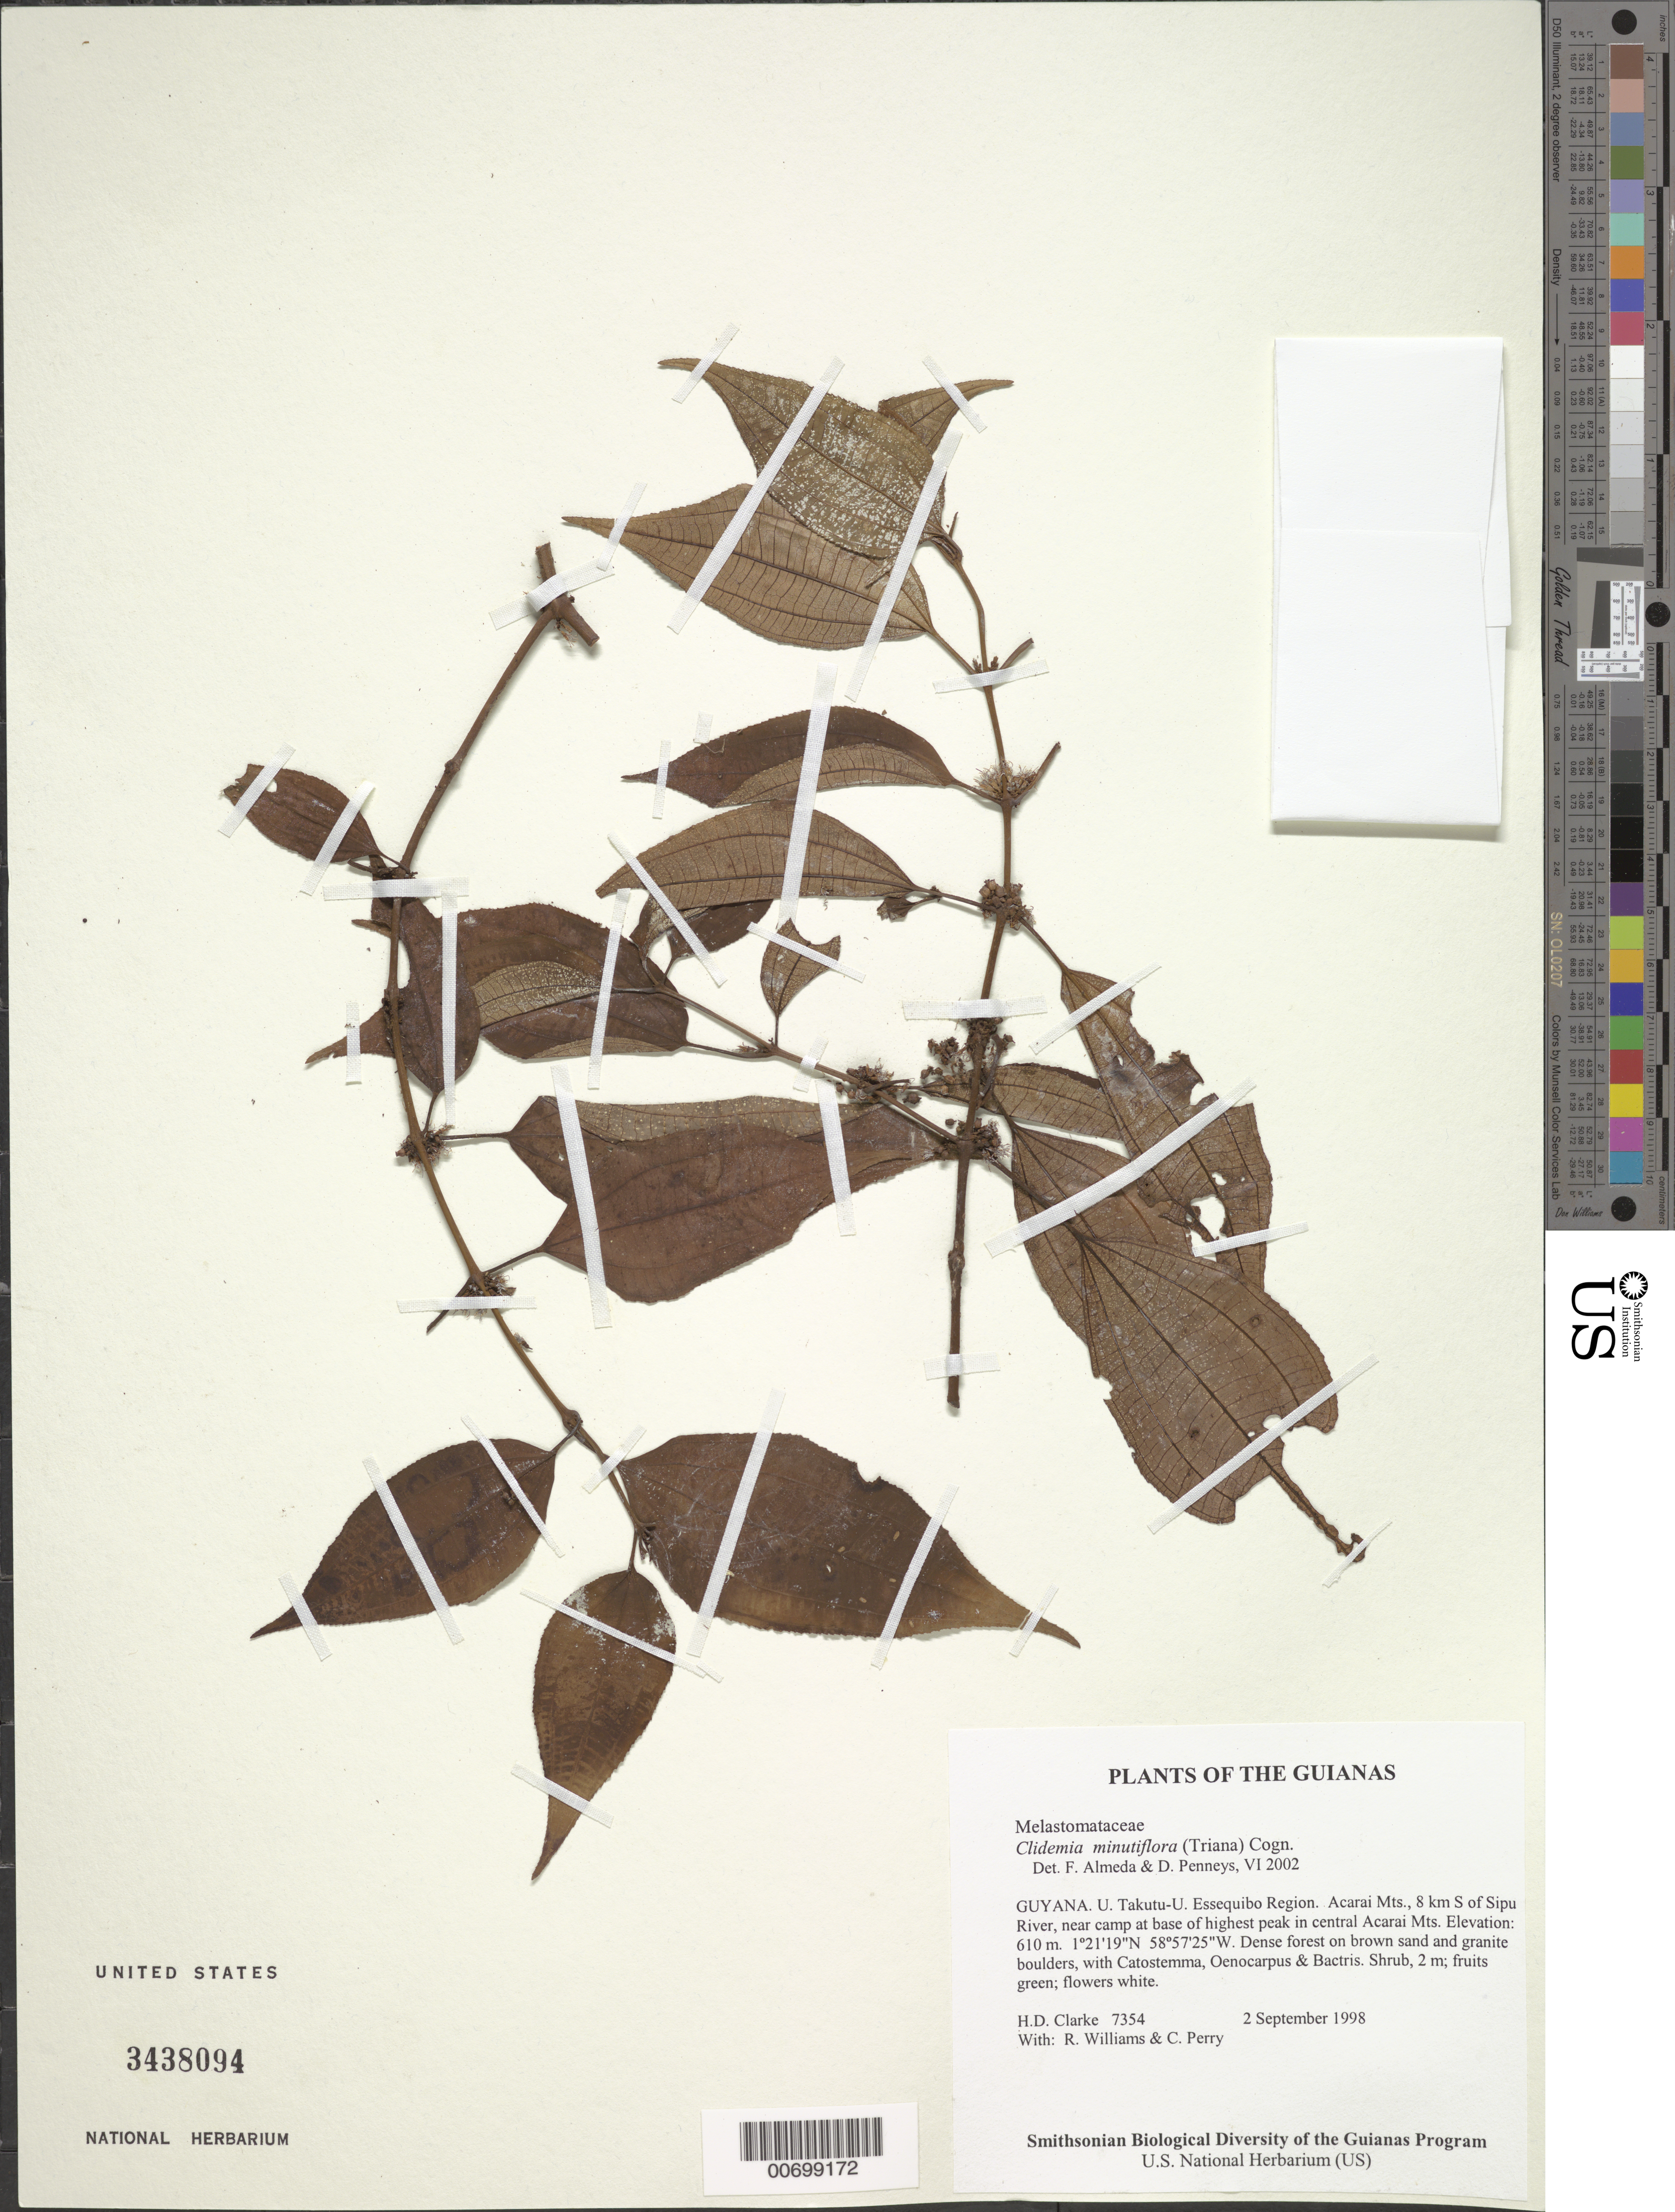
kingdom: Plantae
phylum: Tracheophyta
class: Magnoliopsida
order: Myrtales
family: Melastomataceae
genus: Clidemia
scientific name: Clidemia minutiflora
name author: (Triana) Cogn.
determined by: Almeda, F.; Penneys, D. S.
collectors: H. D. Clarke, R. Williams & C. Perry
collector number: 7354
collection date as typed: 2 September 1998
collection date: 1998-09-02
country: Guyana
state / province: U. Takutu-U. Essequibo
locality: Acarai Mts., 8 km S of Sipu River, near camp at base of highest peak in central Acarai Mts.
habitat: Dense forest on brown sand and granite boulders, with Catostemma, Oenocarpus & Bactris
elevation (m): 610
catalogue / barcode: US 3438094